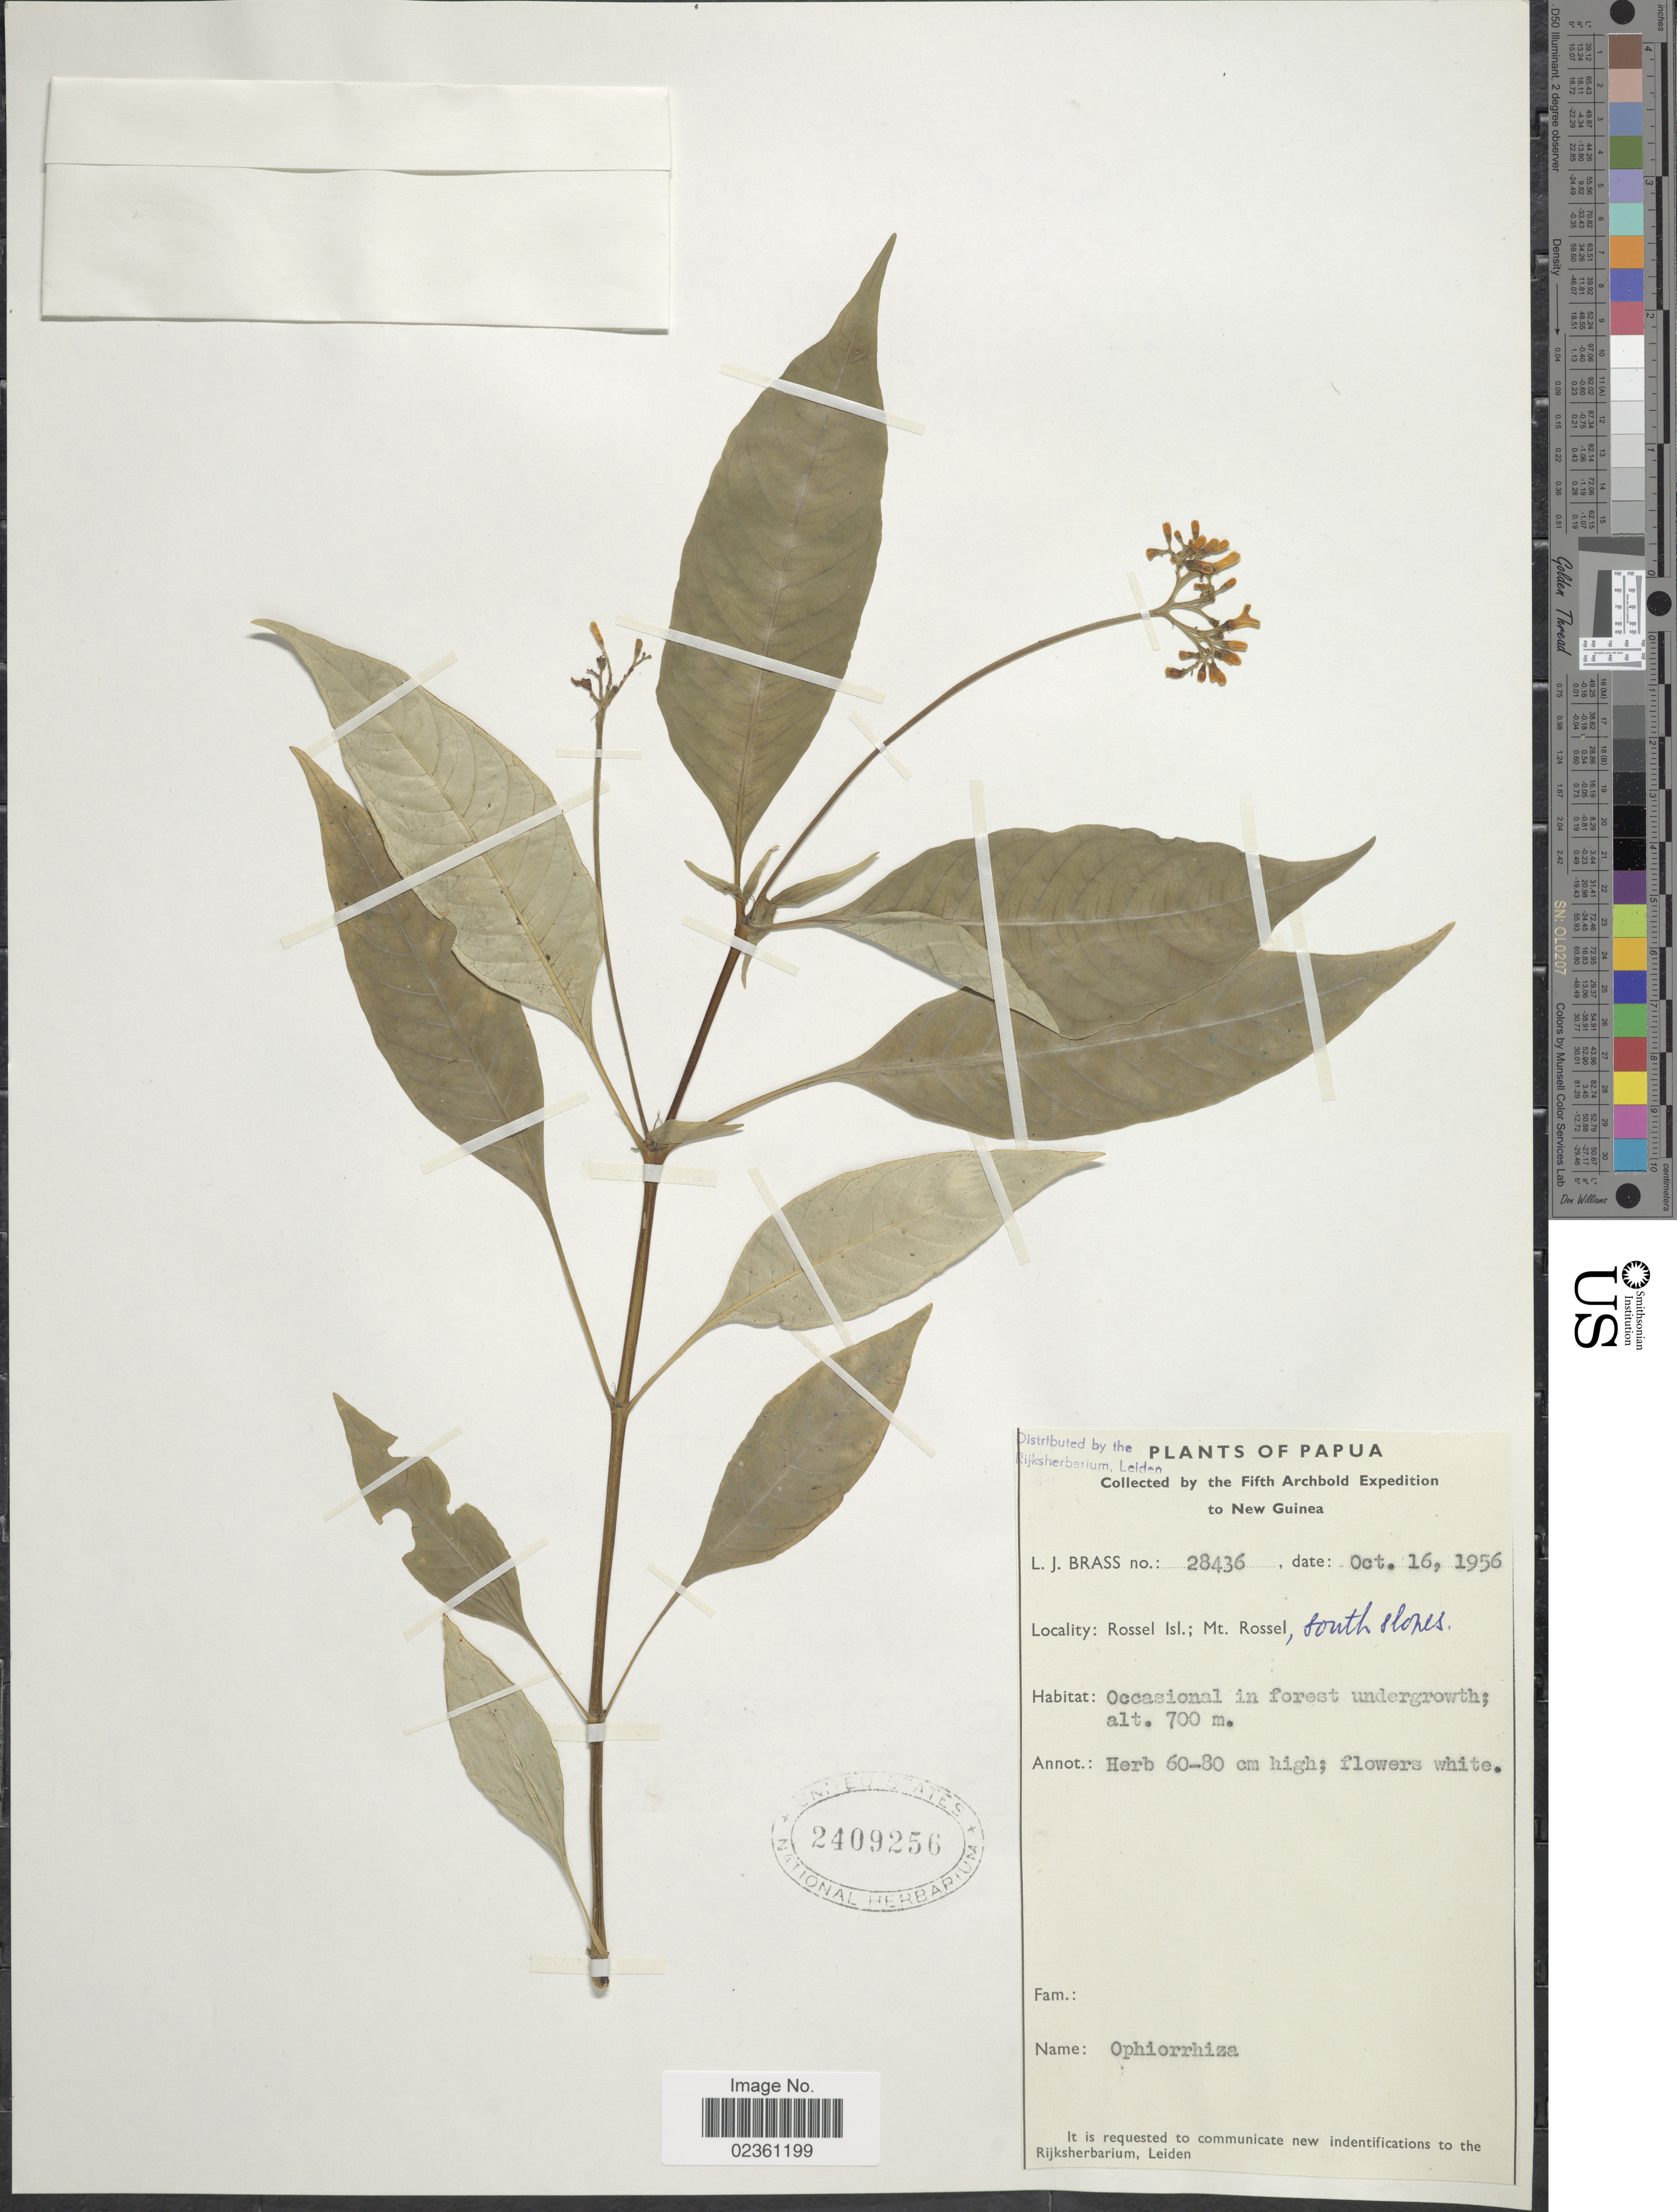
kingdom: Plantae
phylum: Tracheophyta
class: Magnoliopsida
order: Gentianales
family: Rubiaceae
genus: Ophiorrhiza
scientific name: Ophiorrhiza sp.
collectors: L. J. Brass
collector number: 28436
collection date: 1956-10-16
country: Papua New Guinea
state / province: Milne Bay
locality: Rossel Isl,; Mt Rossel, south slopes, Occasional in forest undergrowth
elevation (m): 700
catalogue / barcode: US 2409256